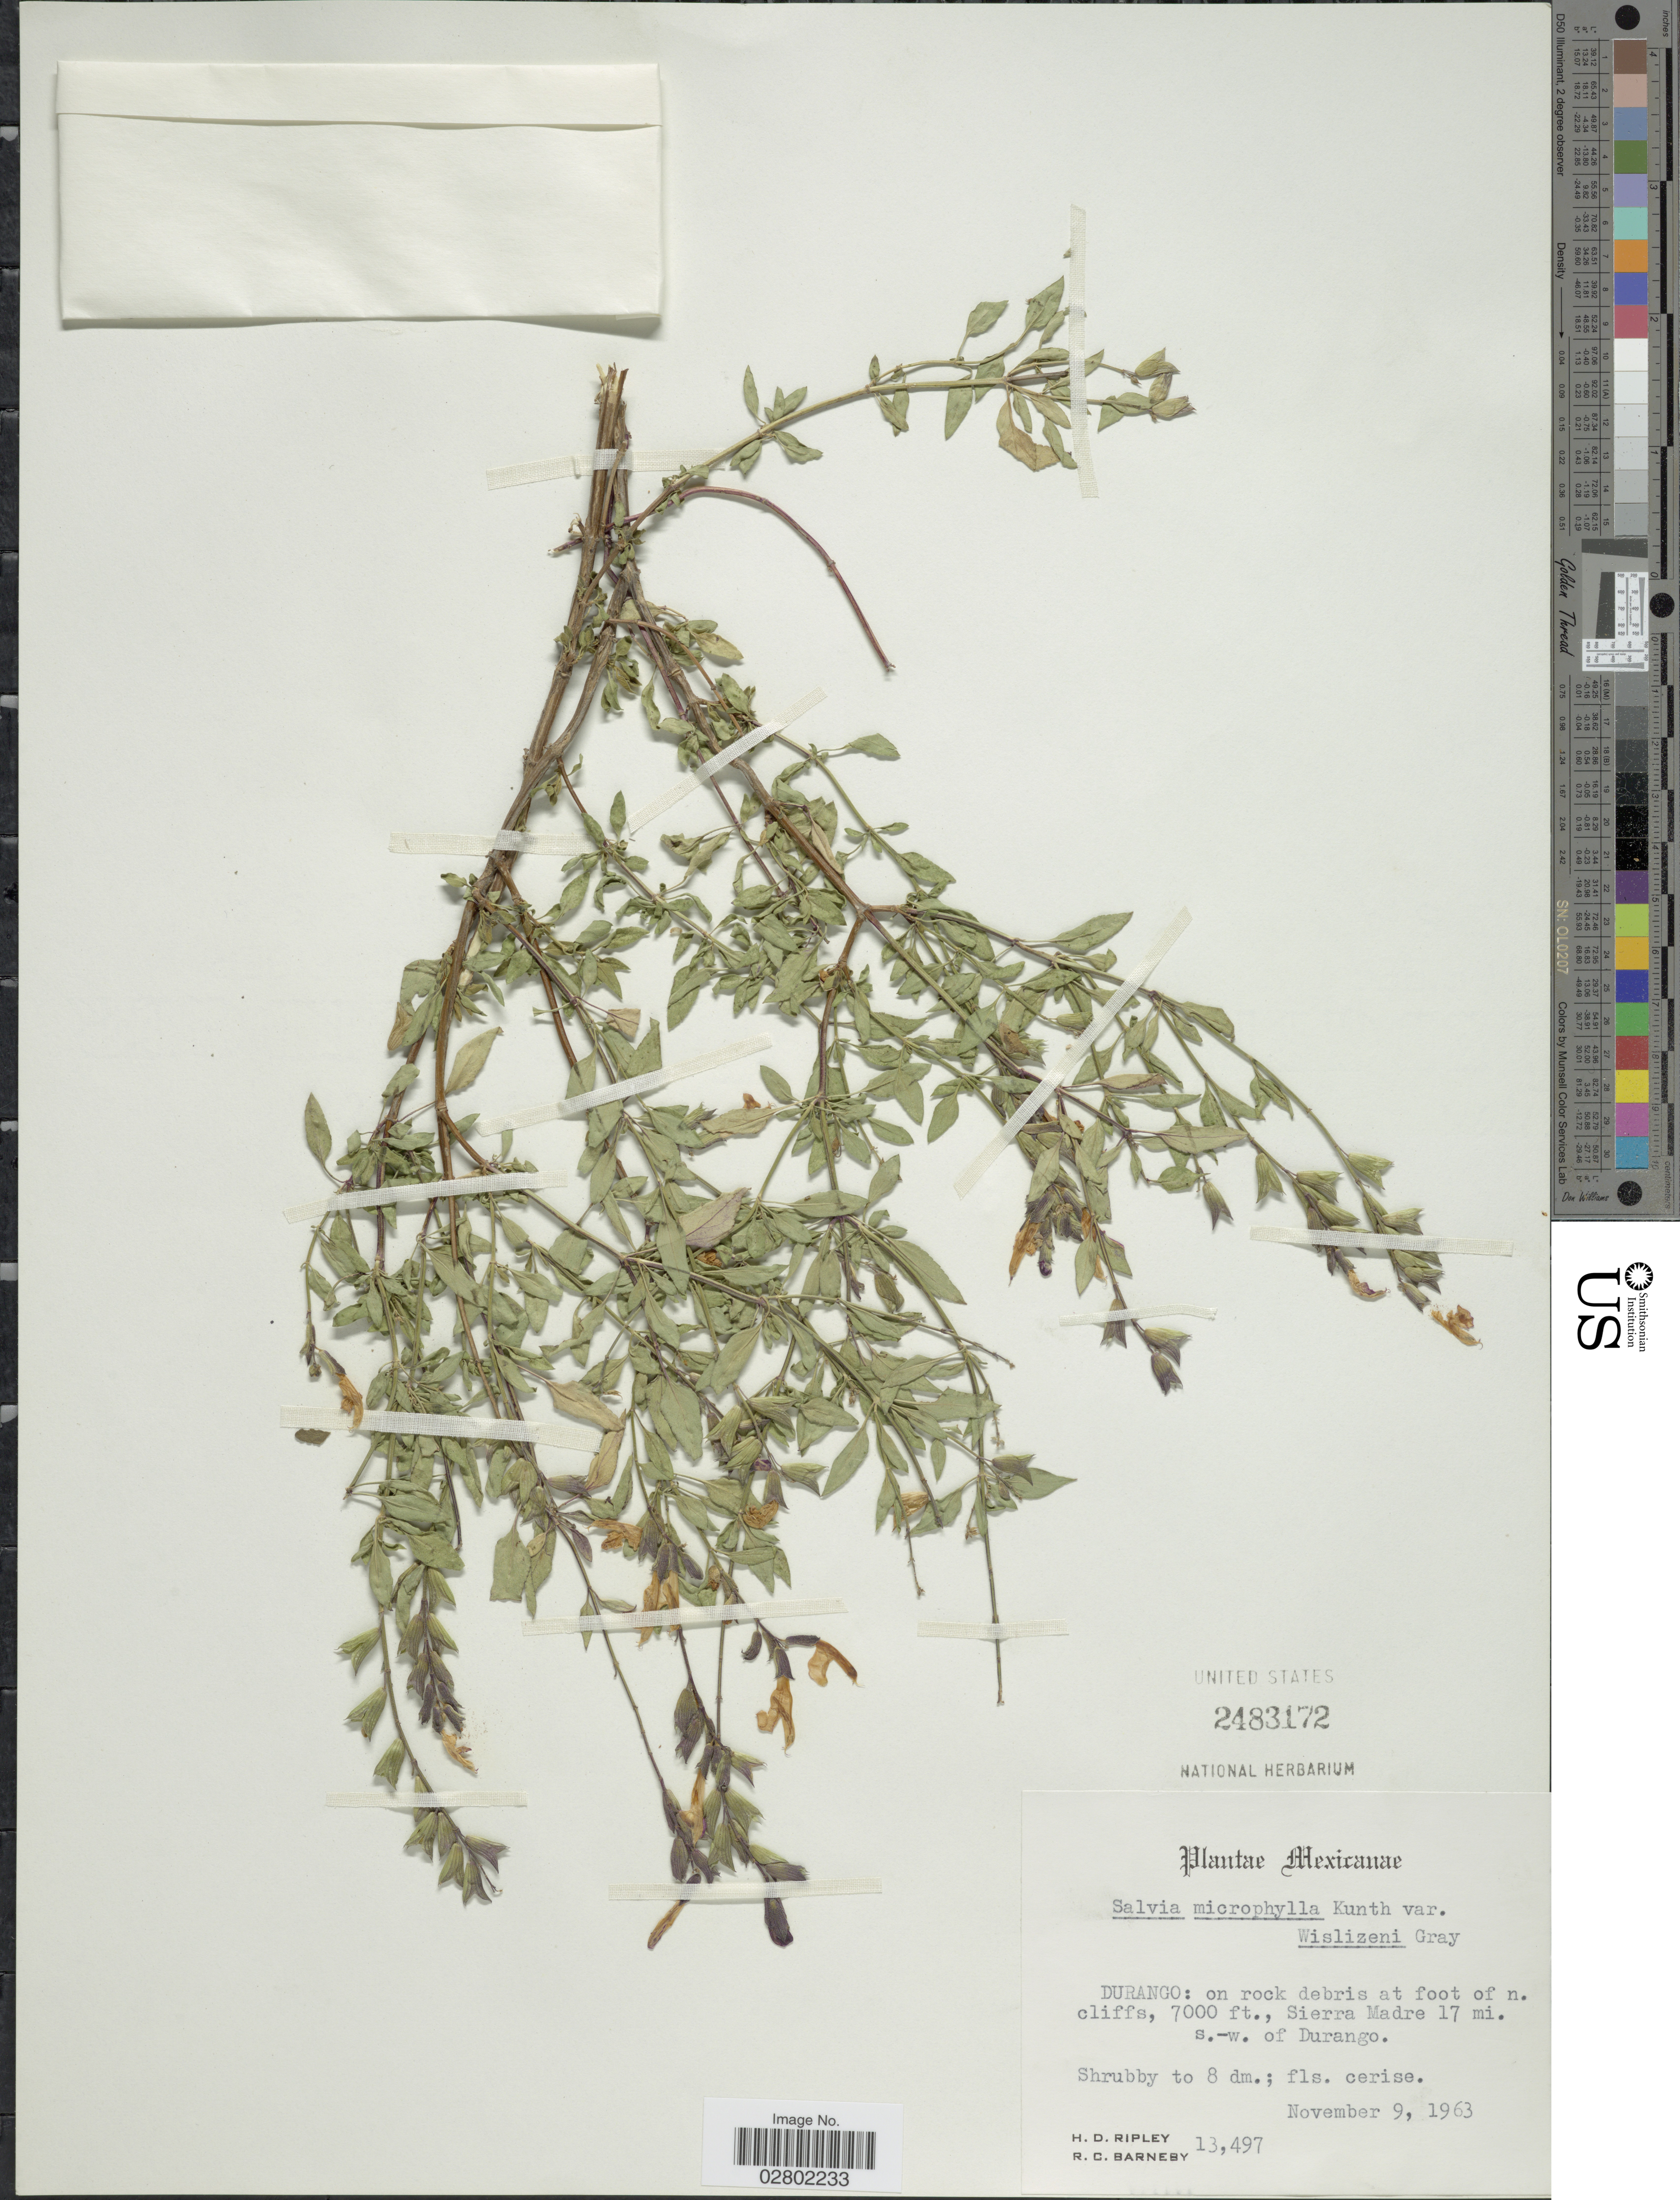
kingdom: Plantae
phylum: Tracheophyta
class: Magnoliopsida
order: Lamiales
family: Lamiaceae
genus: Salvia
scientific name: Salvia microphylla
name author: Kunth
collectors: H. Ripley & R. C. Barneby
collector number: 13497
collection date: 1963-11-09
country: Mexico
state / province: Durango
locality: Sierra Madre 17 mi. s.-w. of Durango.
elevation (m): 2134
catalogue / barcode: US 2483172